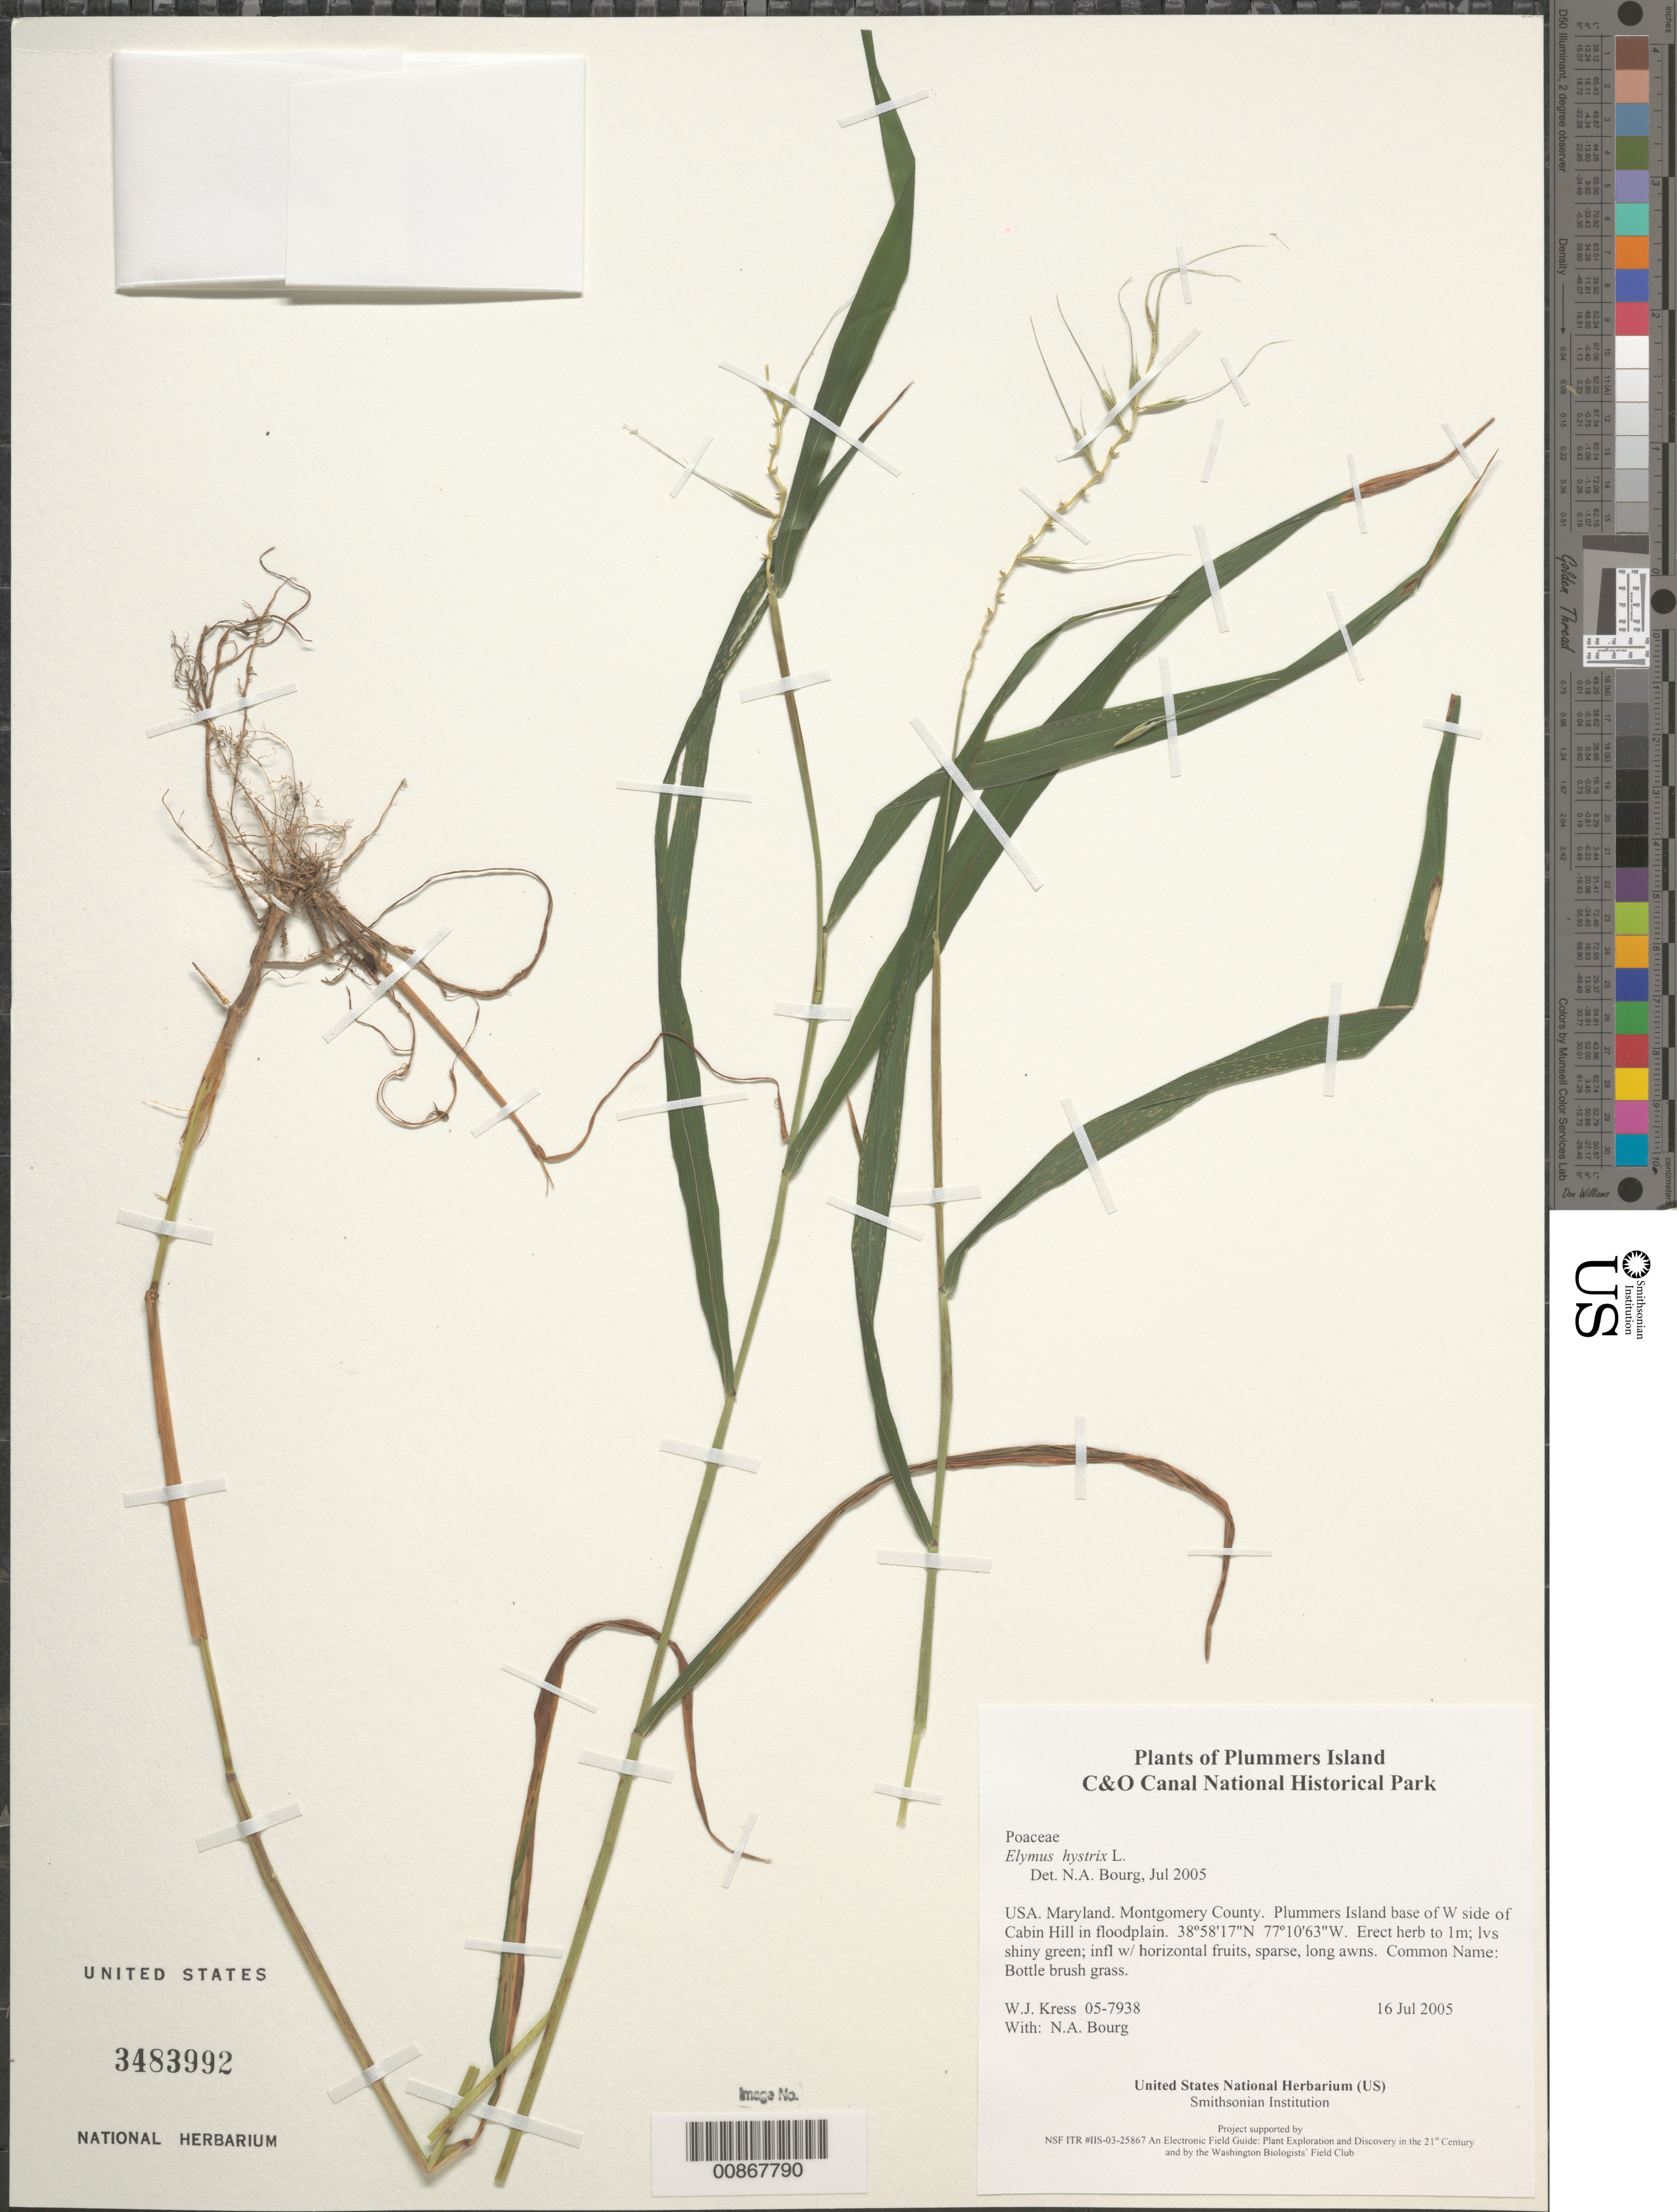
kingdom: Plantae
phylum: Tracheophyta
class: Liliopsida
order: Poales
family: Poaceae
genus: Elymus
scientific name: Elymus hystrix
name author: L.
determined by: Bourg, N. A.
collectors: W. J. Kress & N. A. Bourg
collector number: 05-7938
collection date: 2005-07-16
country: United States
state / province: Maryland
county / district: Montgomery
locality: Chesapeake and Ohio Canal National Historical Park, Plummers Island base of W side of Cabin Hill in floodplain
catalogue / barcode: US 3483992